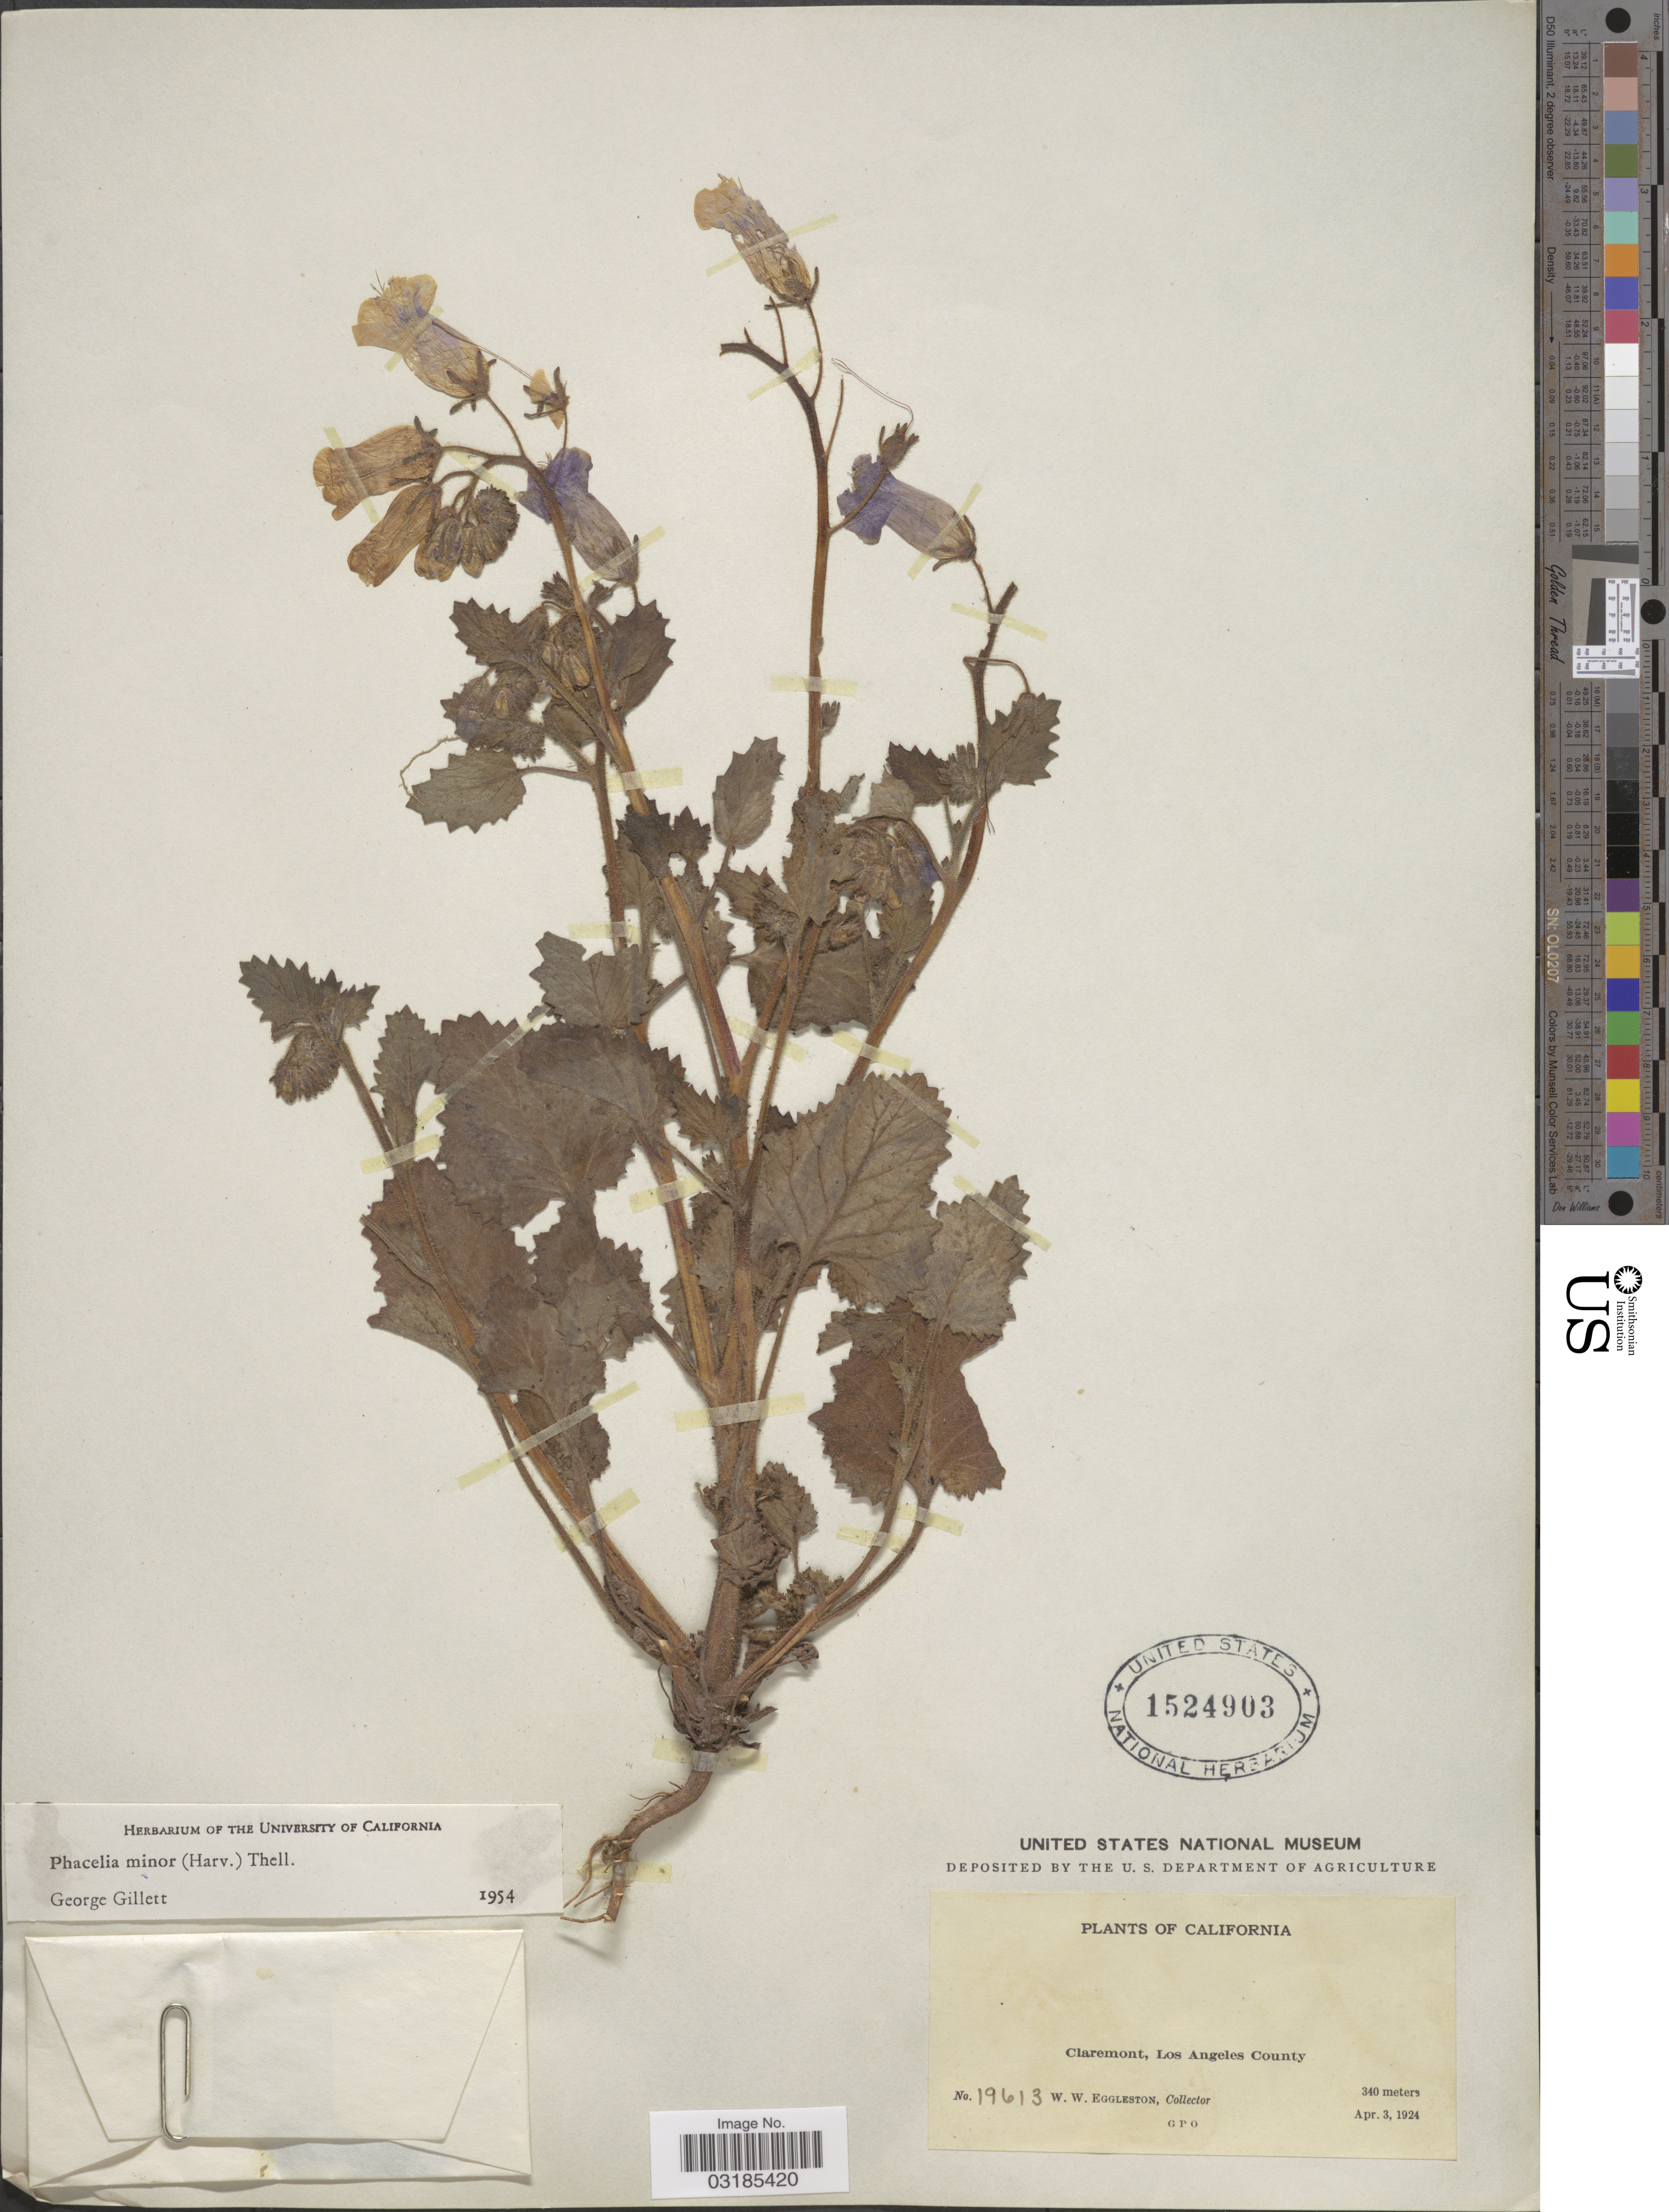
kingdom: Plantae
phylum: Tracheophyta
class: Magnoliopsida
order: Boraginales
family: Hydrophyllaceae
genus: Phacelia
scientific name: Phacelia minor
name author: (Harv.) Thell.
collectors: W. W. Eggleston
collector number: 19613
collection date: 1924-04-03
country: United States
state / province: California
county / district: Los Angeles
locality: Claremont, Los Angeles County.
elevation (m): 340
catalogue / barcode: US 1524903